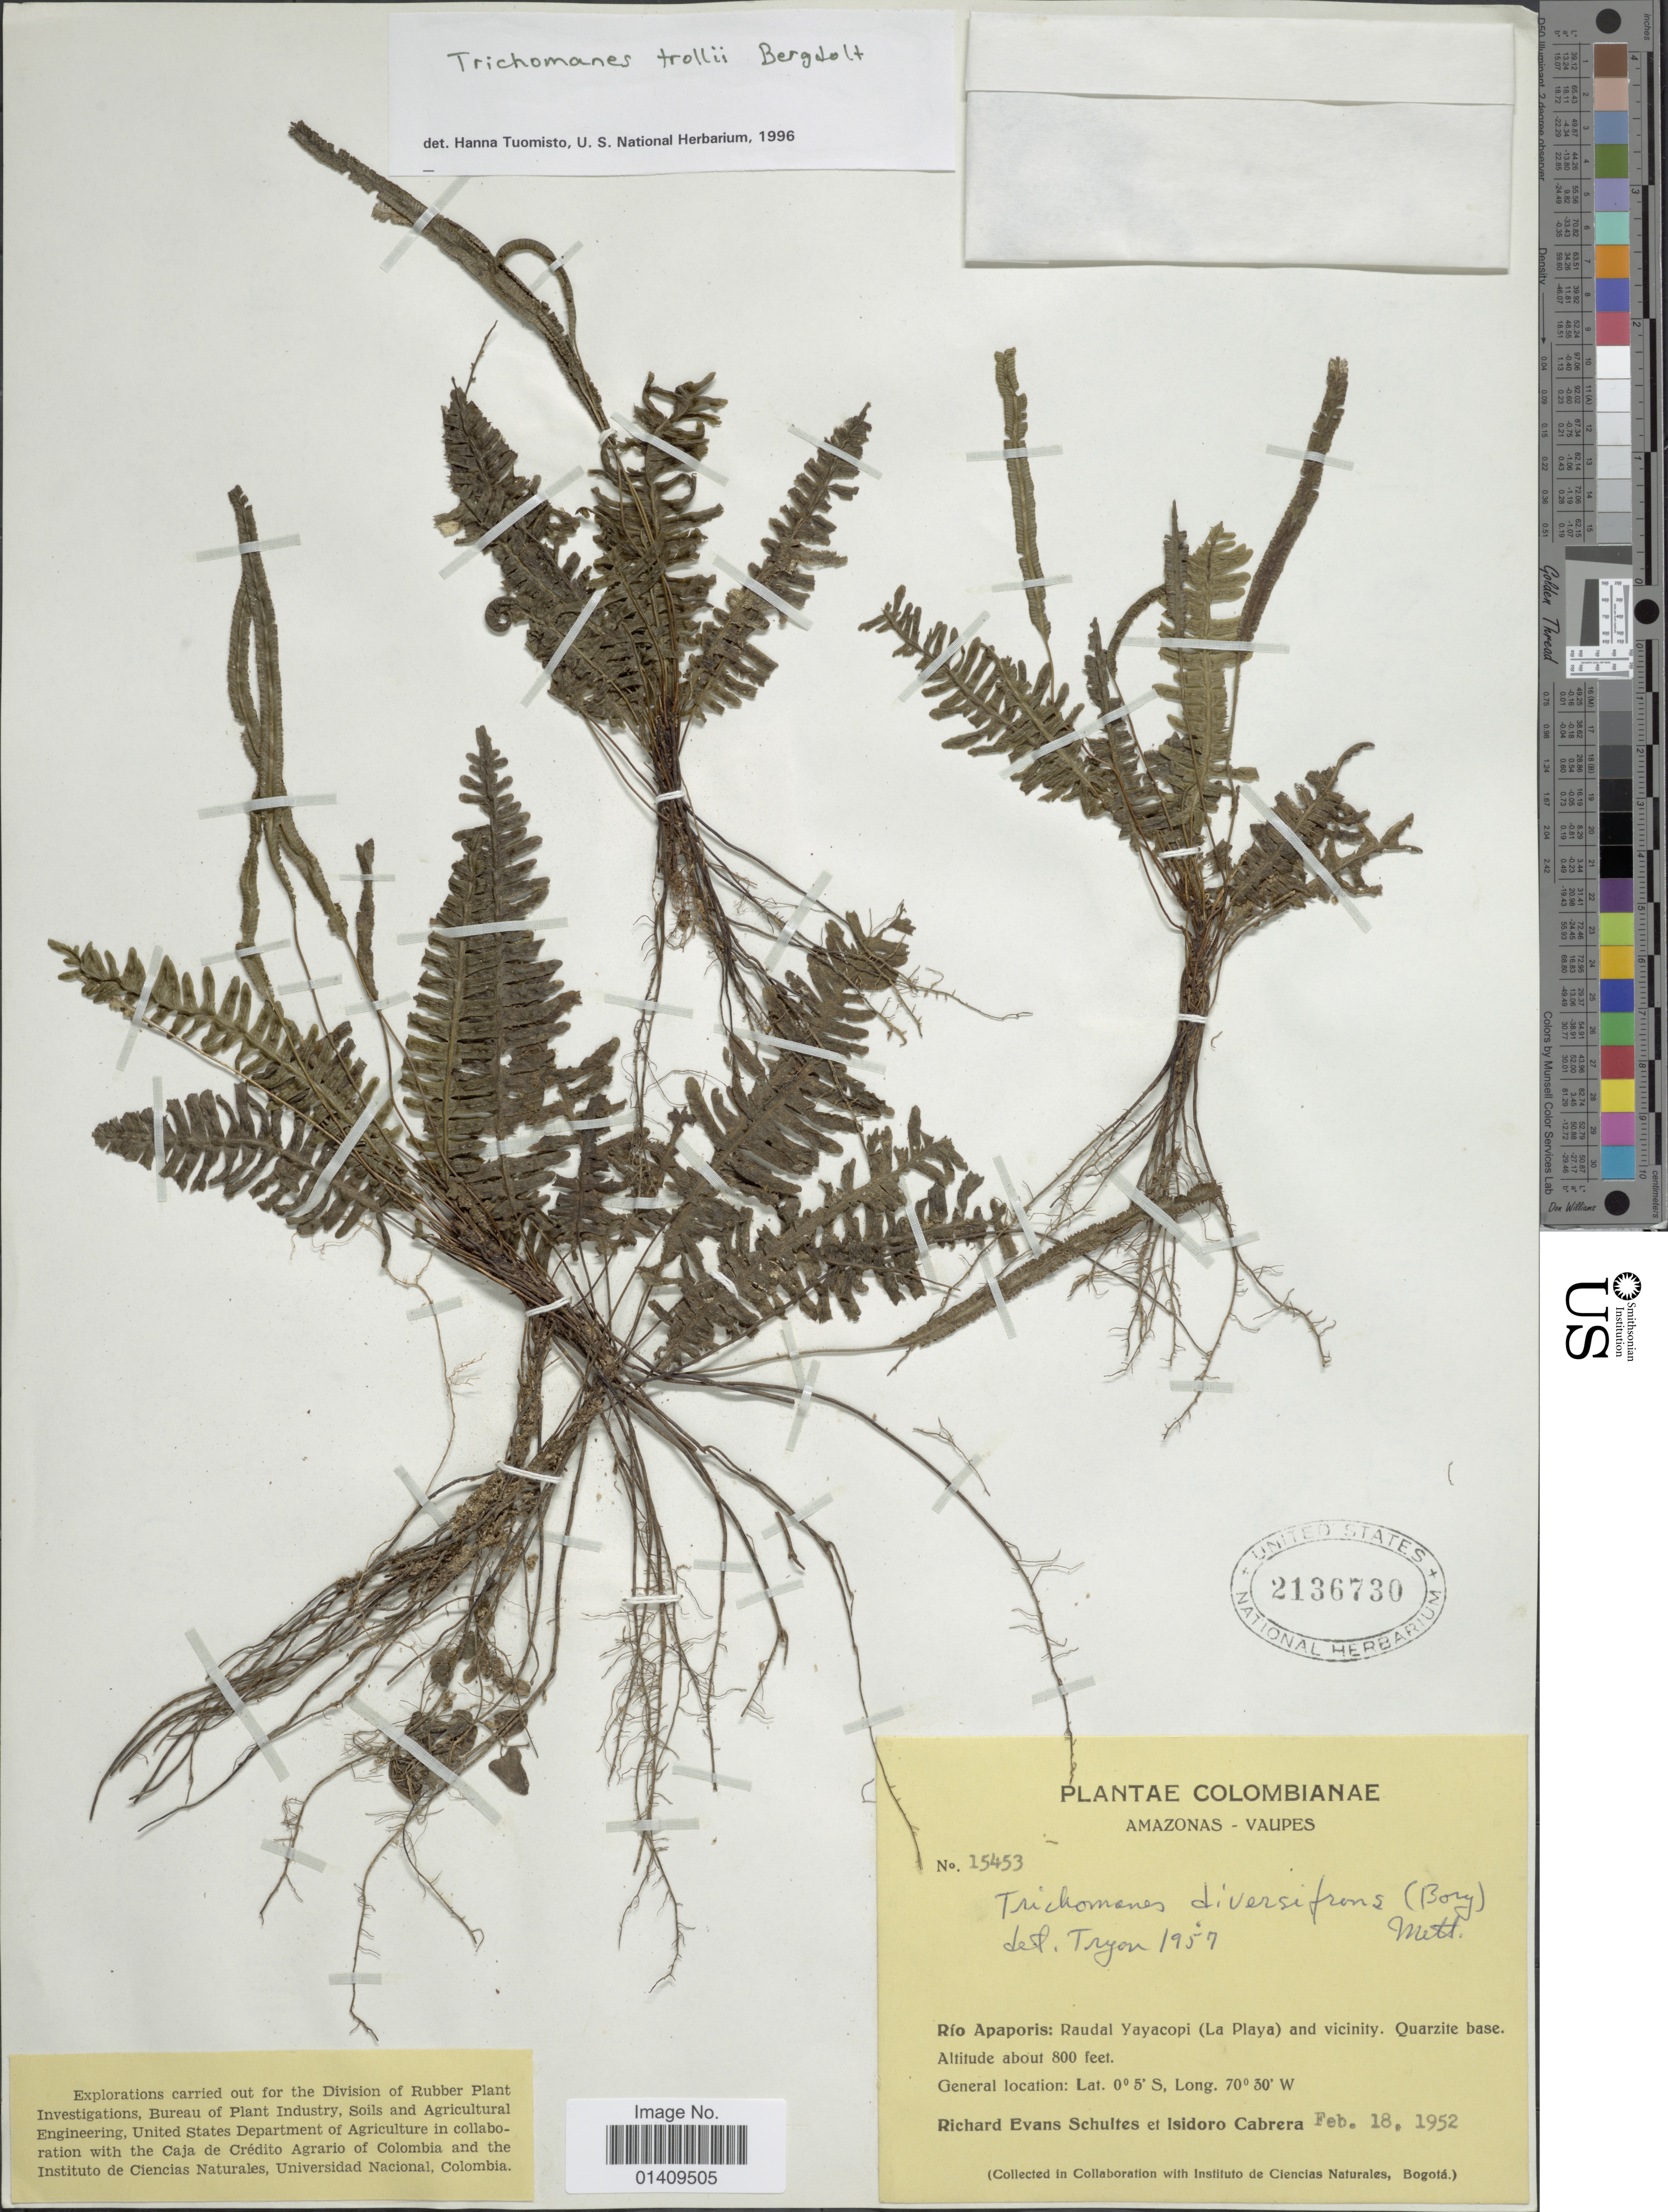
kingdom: Plantae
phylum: Tracheophyta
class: Polypodiopsida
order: Hymenophyllales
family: Hymenophyllaceae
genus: Trichomanes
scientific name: Trichomanes trollii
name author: Bergdolt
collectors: R. E. Schultes & I. Cabrera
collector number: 15433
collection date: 1952-02-18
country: Colombia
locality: Amazonas-Vaupes Rio Apaporis Raudal Yayacopi La Playa and vicinity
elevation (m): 244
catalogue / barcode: US 2136730